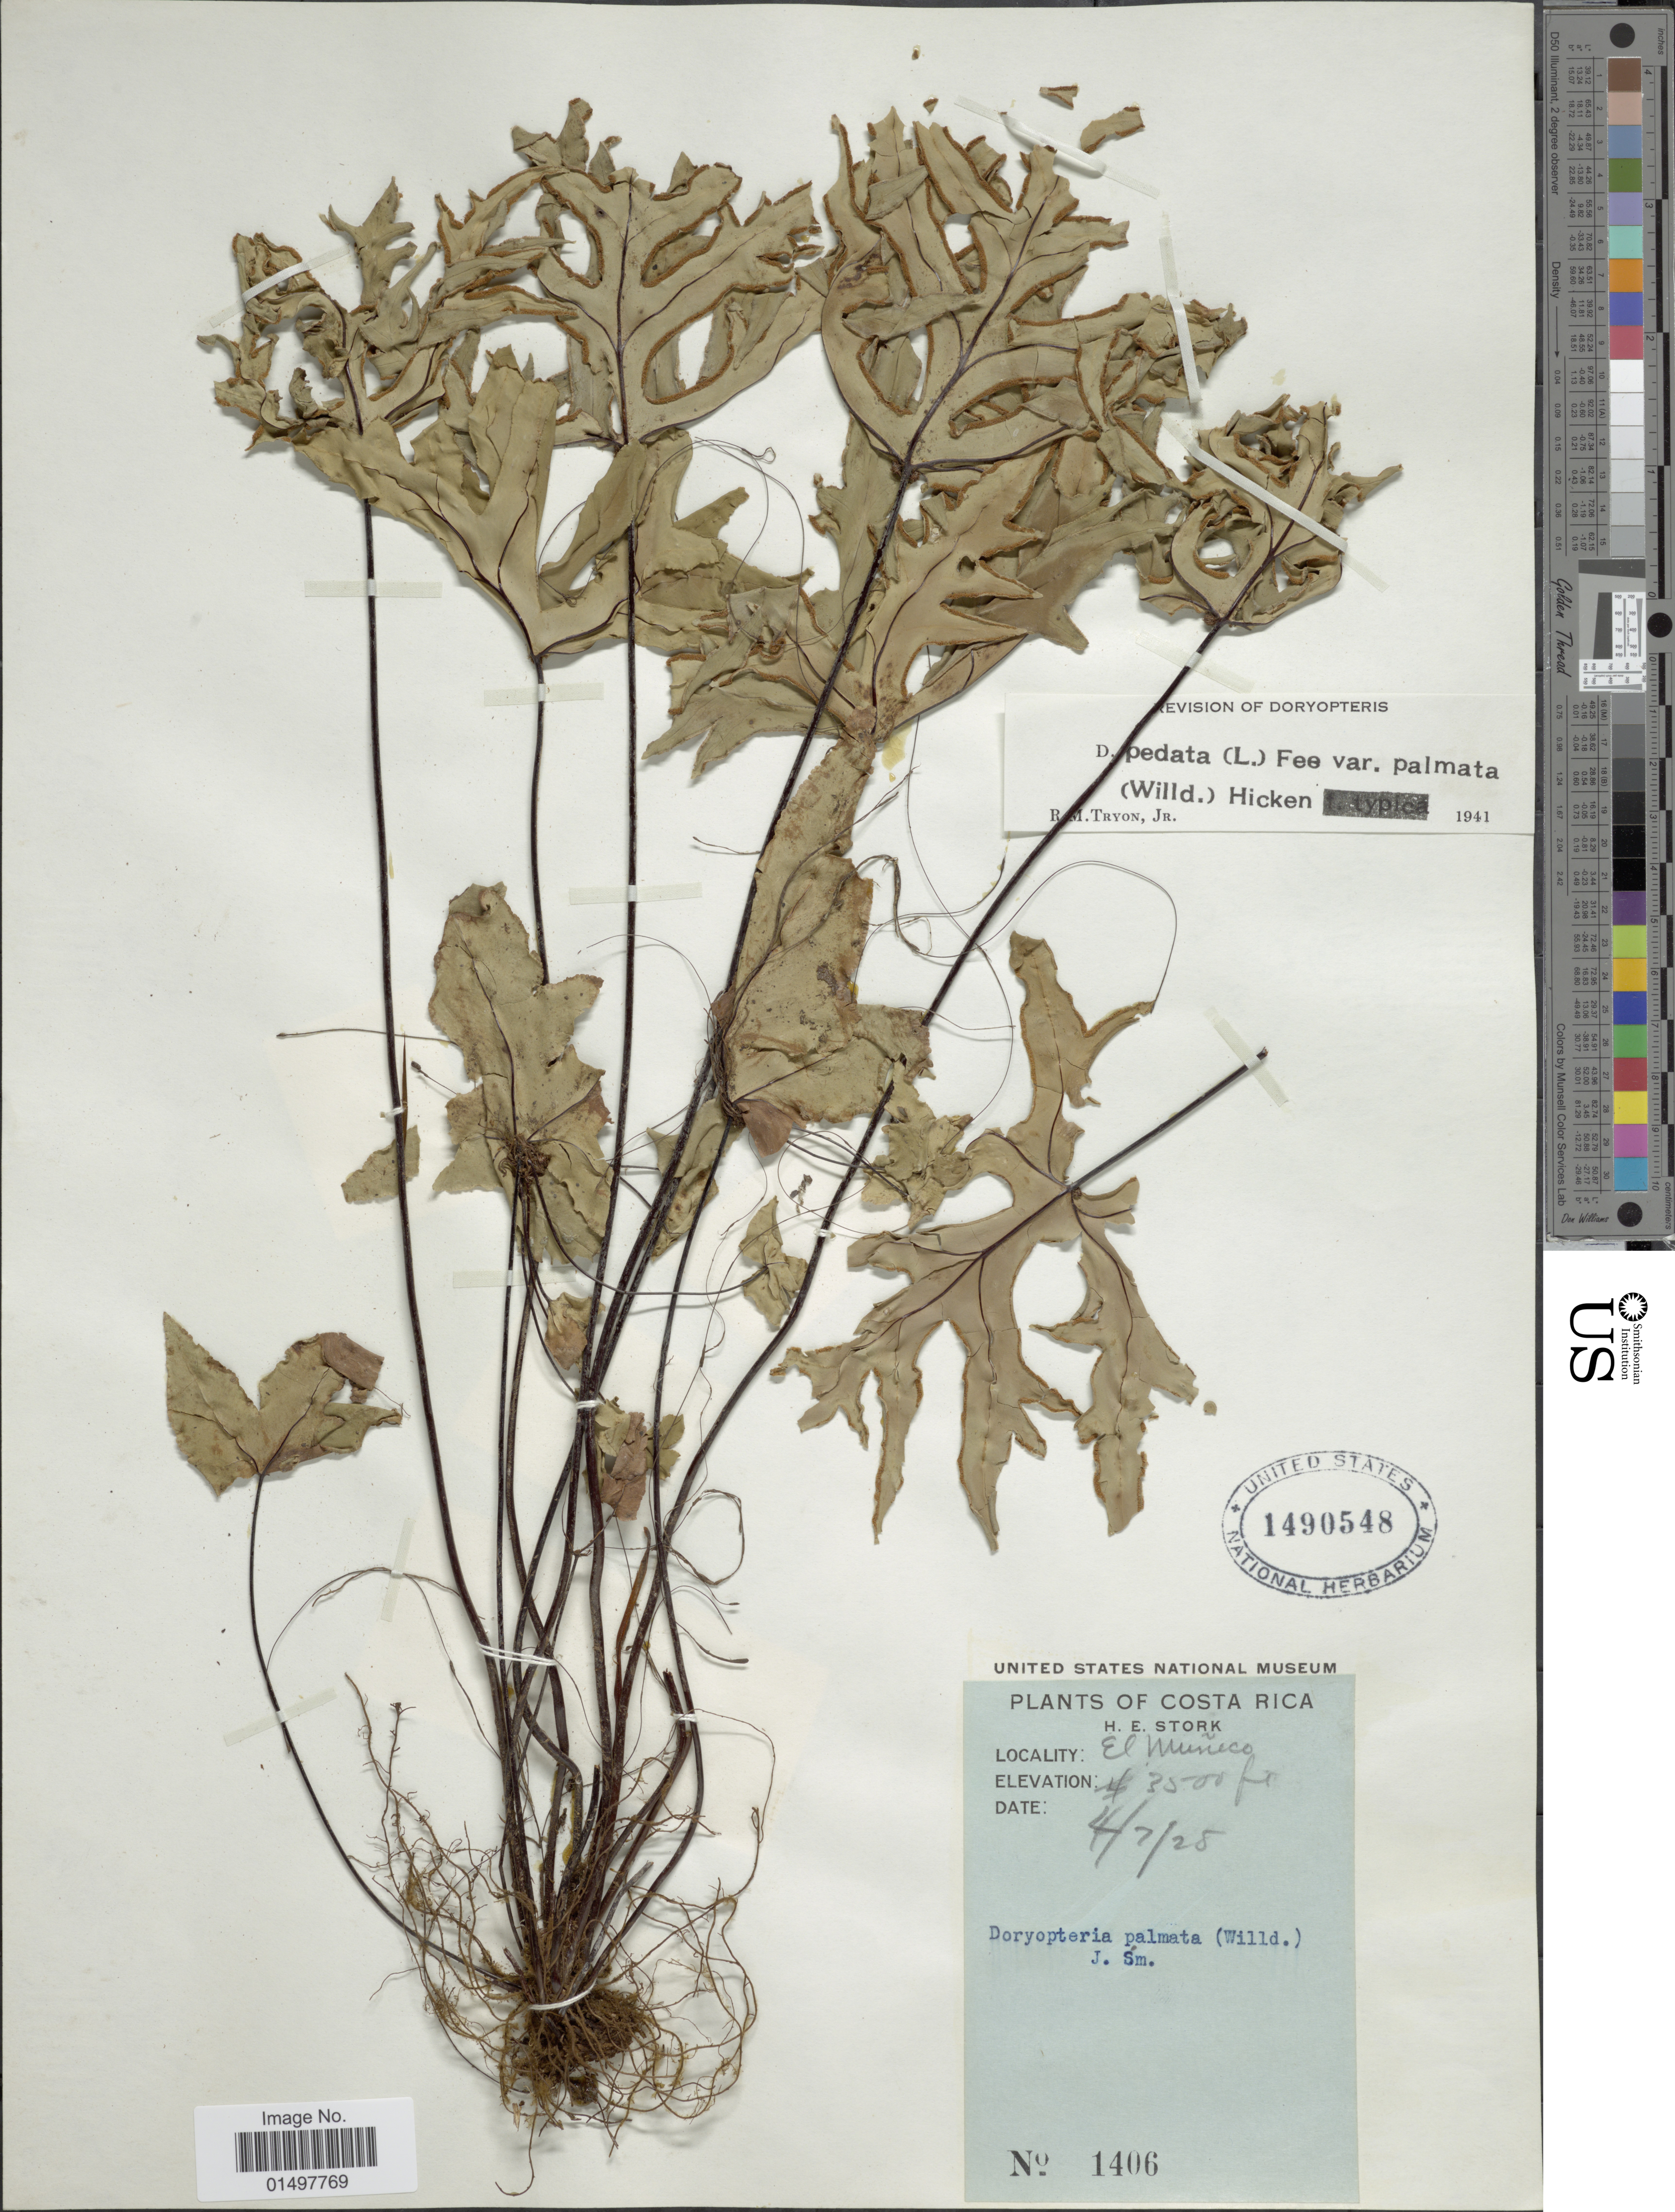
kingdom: Plantae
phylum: Tracheophyta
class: Polypodiopsida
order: Polypodiales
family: Pteridaceae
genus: Doryopteris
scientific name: Doryopteris pedata var. palmata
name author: (Willd.) Hicken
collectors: H. E. Stork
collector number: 1406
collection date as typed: Transcribed d/m/y: 4/7/28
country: Costa Rica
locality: El Muneco.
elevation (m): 1067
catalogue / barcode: US 1490548